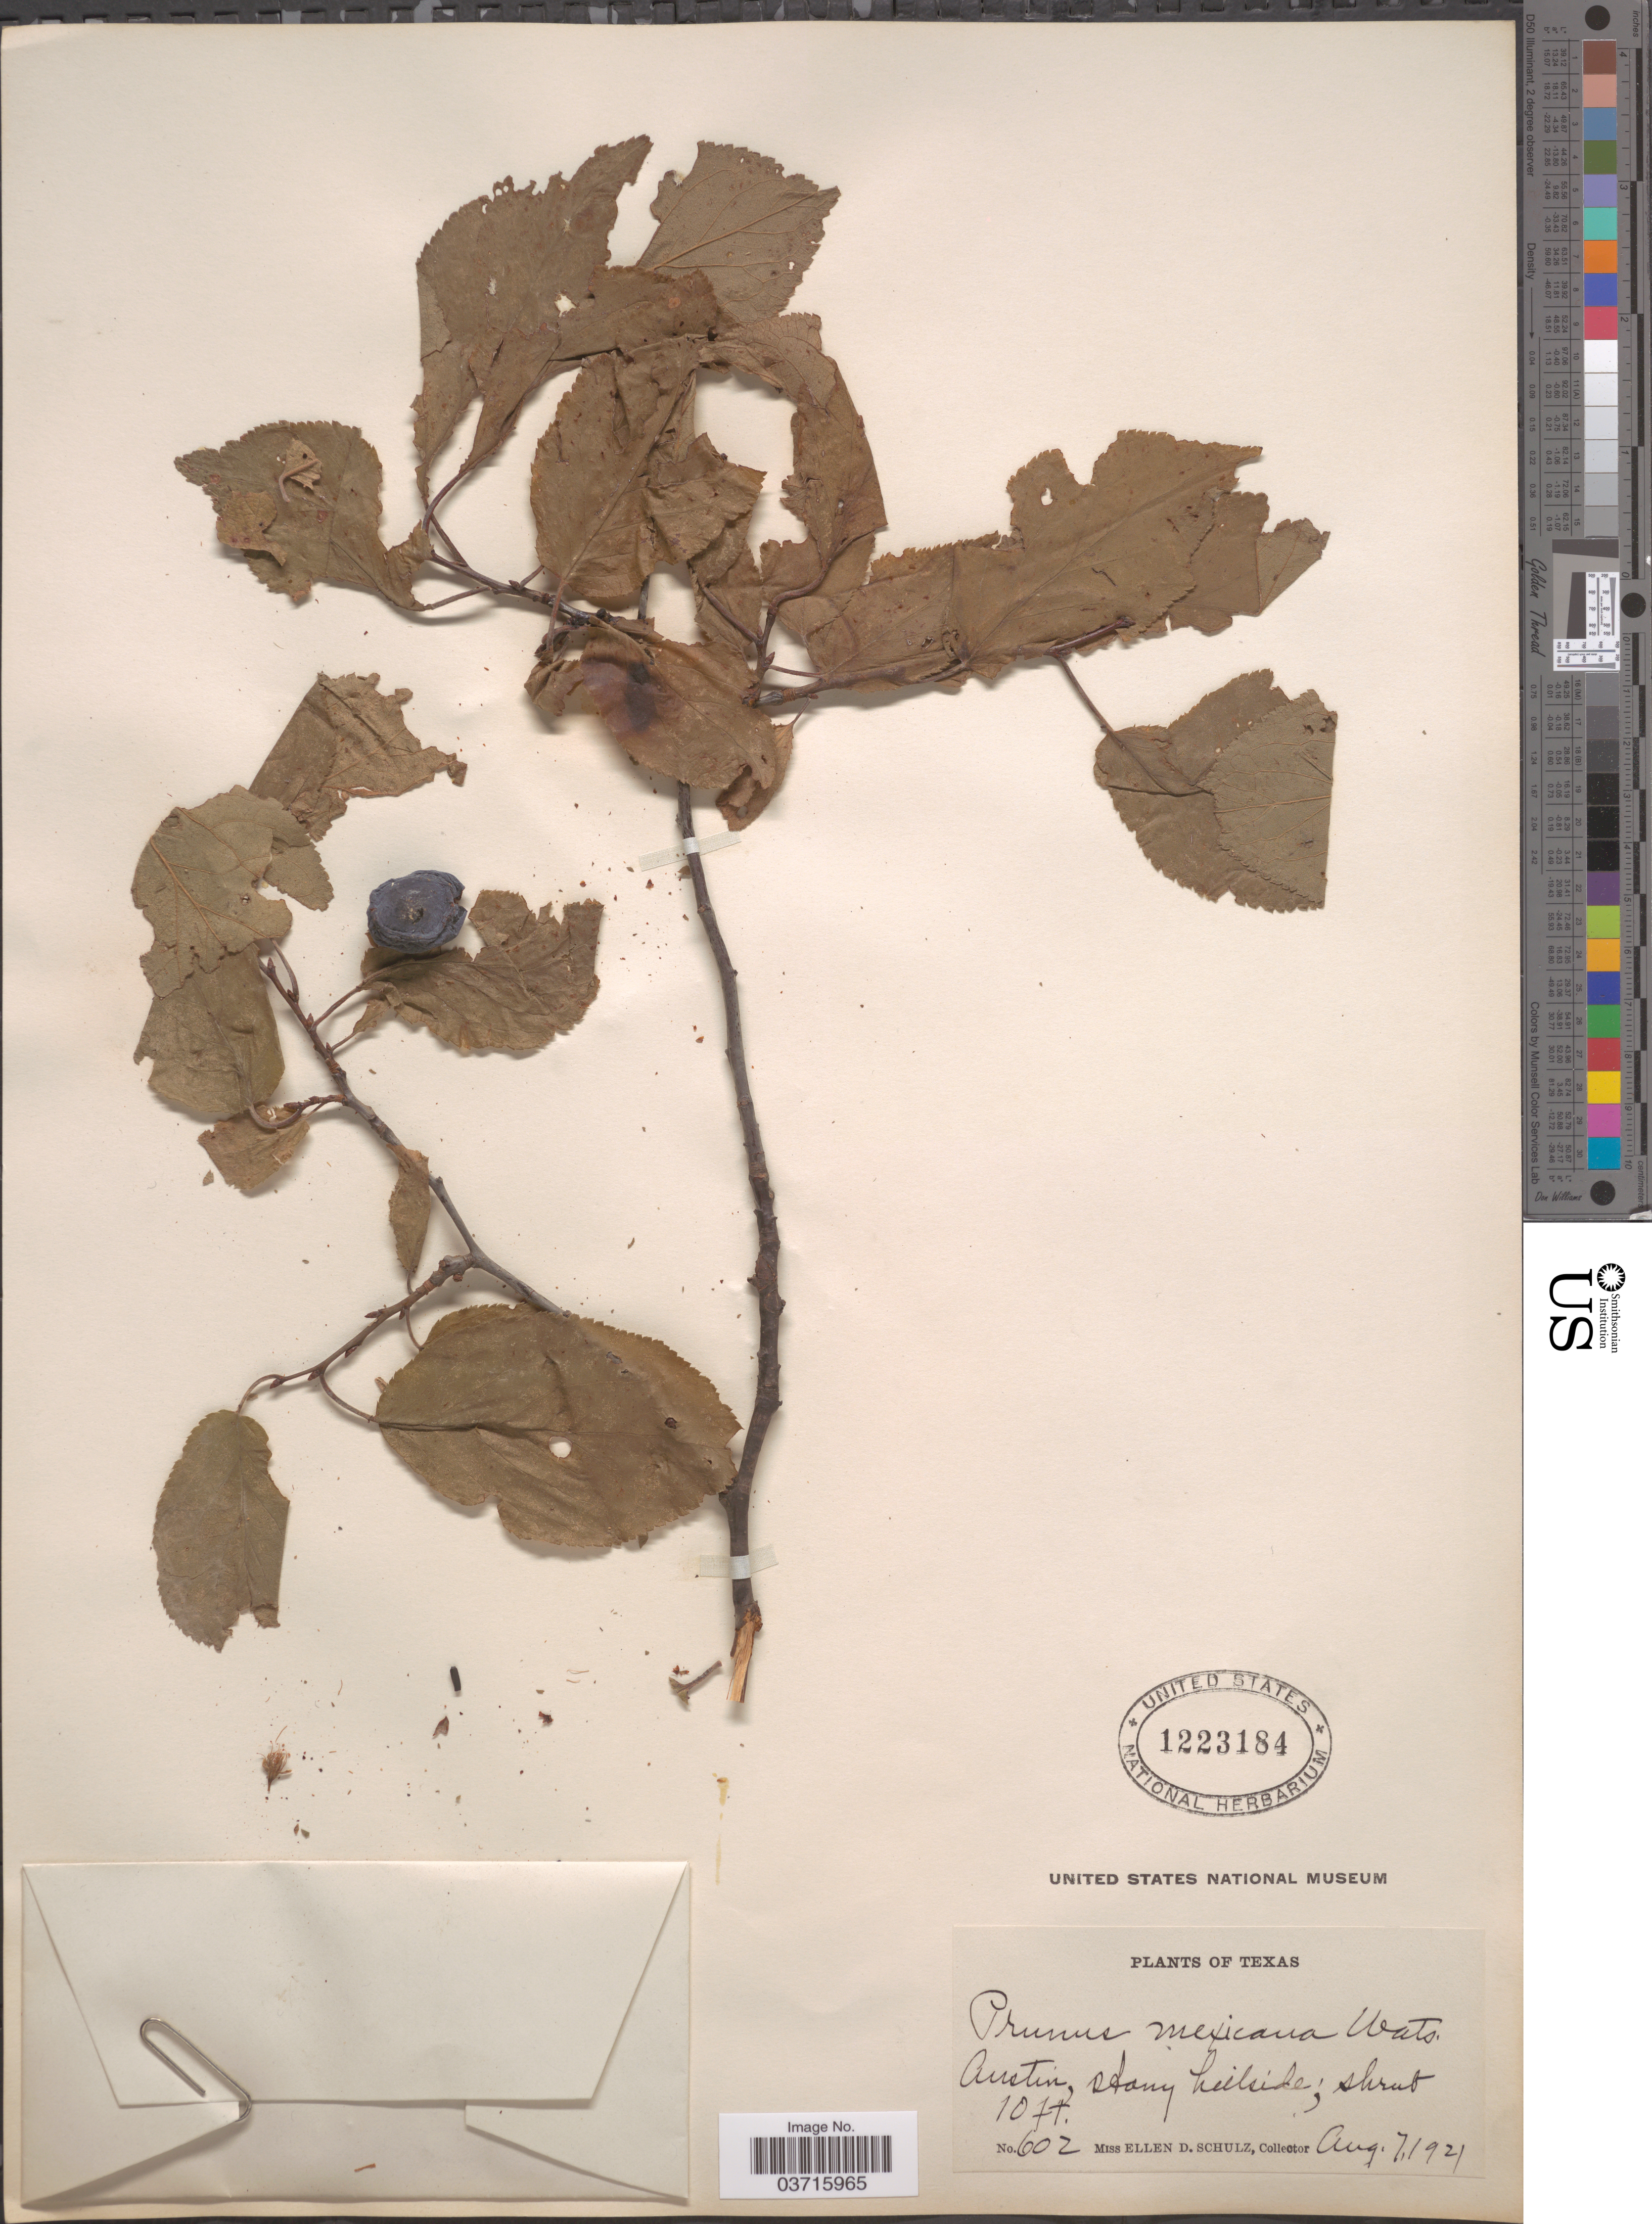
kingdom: Plantae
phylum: Tracheophyta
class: Magnoliopsida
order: Rosales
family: Rosaceae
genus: Prunus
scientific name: Prunus mexicana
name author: S. Watson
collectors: E. D. Schulz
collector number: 602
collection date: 1921-08-07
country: United States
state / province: Texas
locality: Austin, stony hillside.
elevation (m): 3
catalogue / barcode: US 1223184